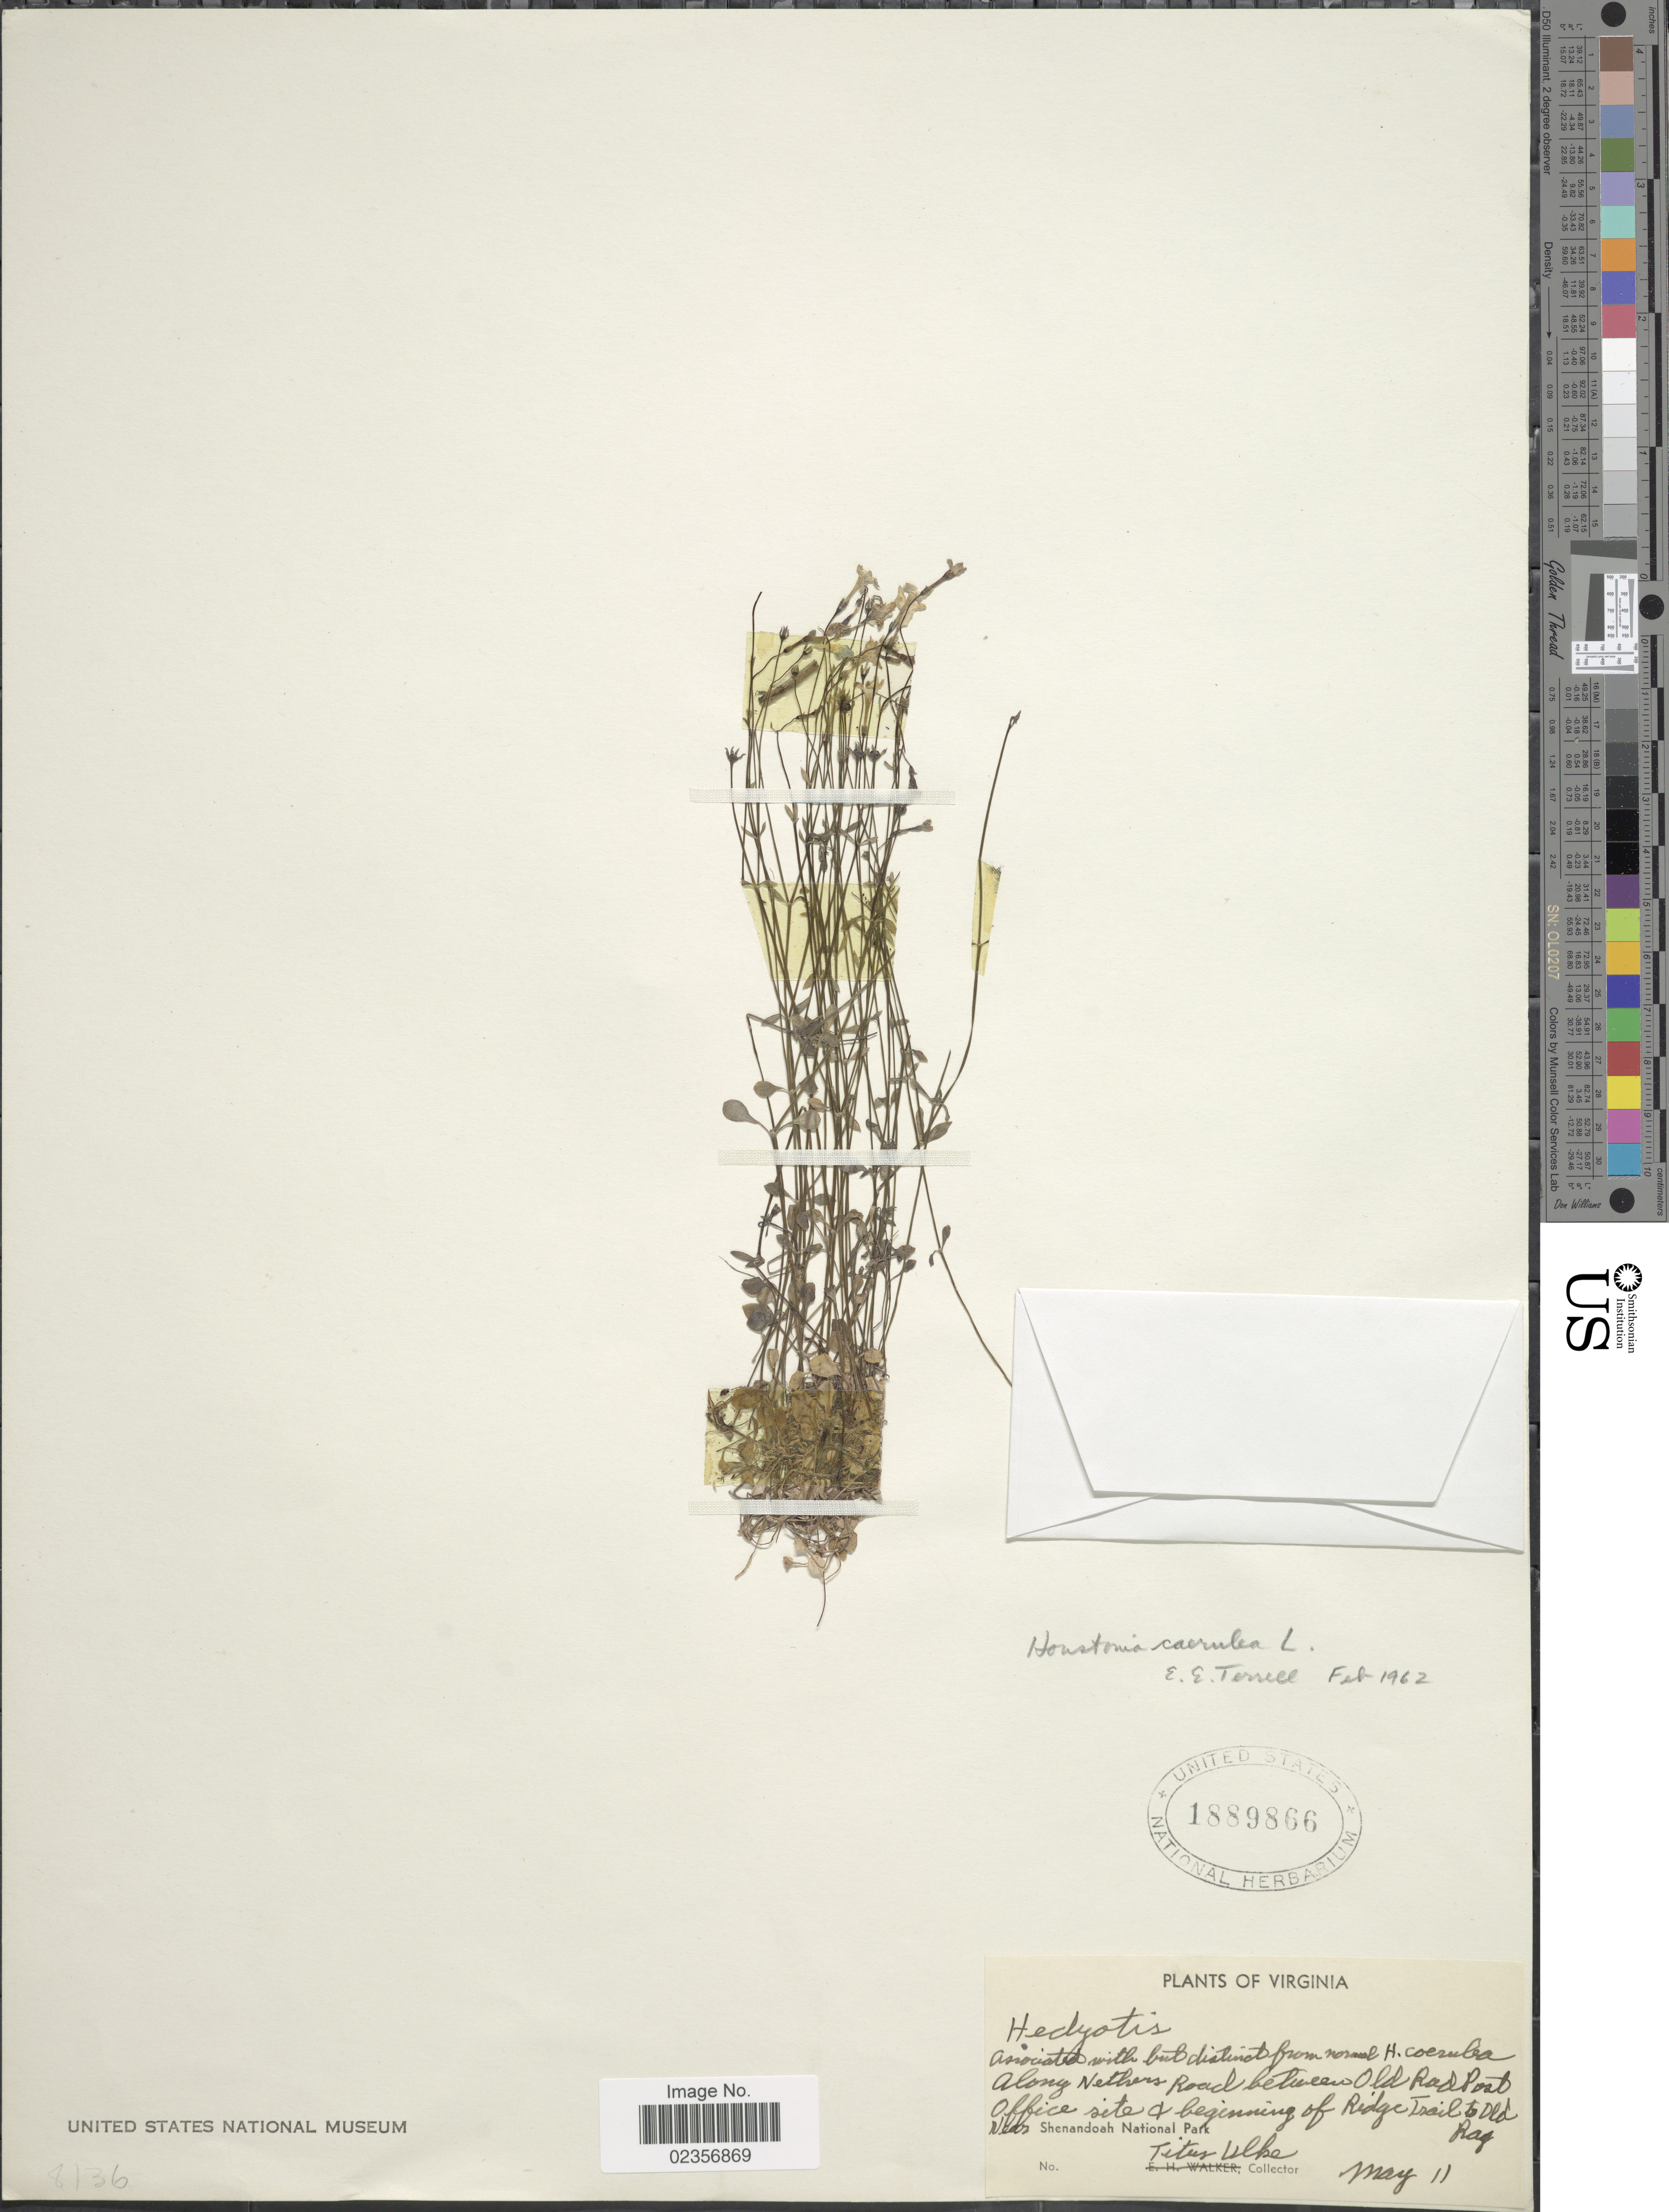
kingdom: Plantae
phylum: Tracheophyta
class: Magnoliopsida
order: Gentianales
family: Rubiaceae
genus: Houstonia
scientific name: Houstonia caerulea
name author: L.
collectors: T. Ulke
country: United States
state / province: Virginia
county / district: Madison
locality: Along Nethers Road between Old Rad Post Office site + beginning of Ridge Trail to Old Rag, near Shenandoah National Park.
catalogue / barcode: US 1889866